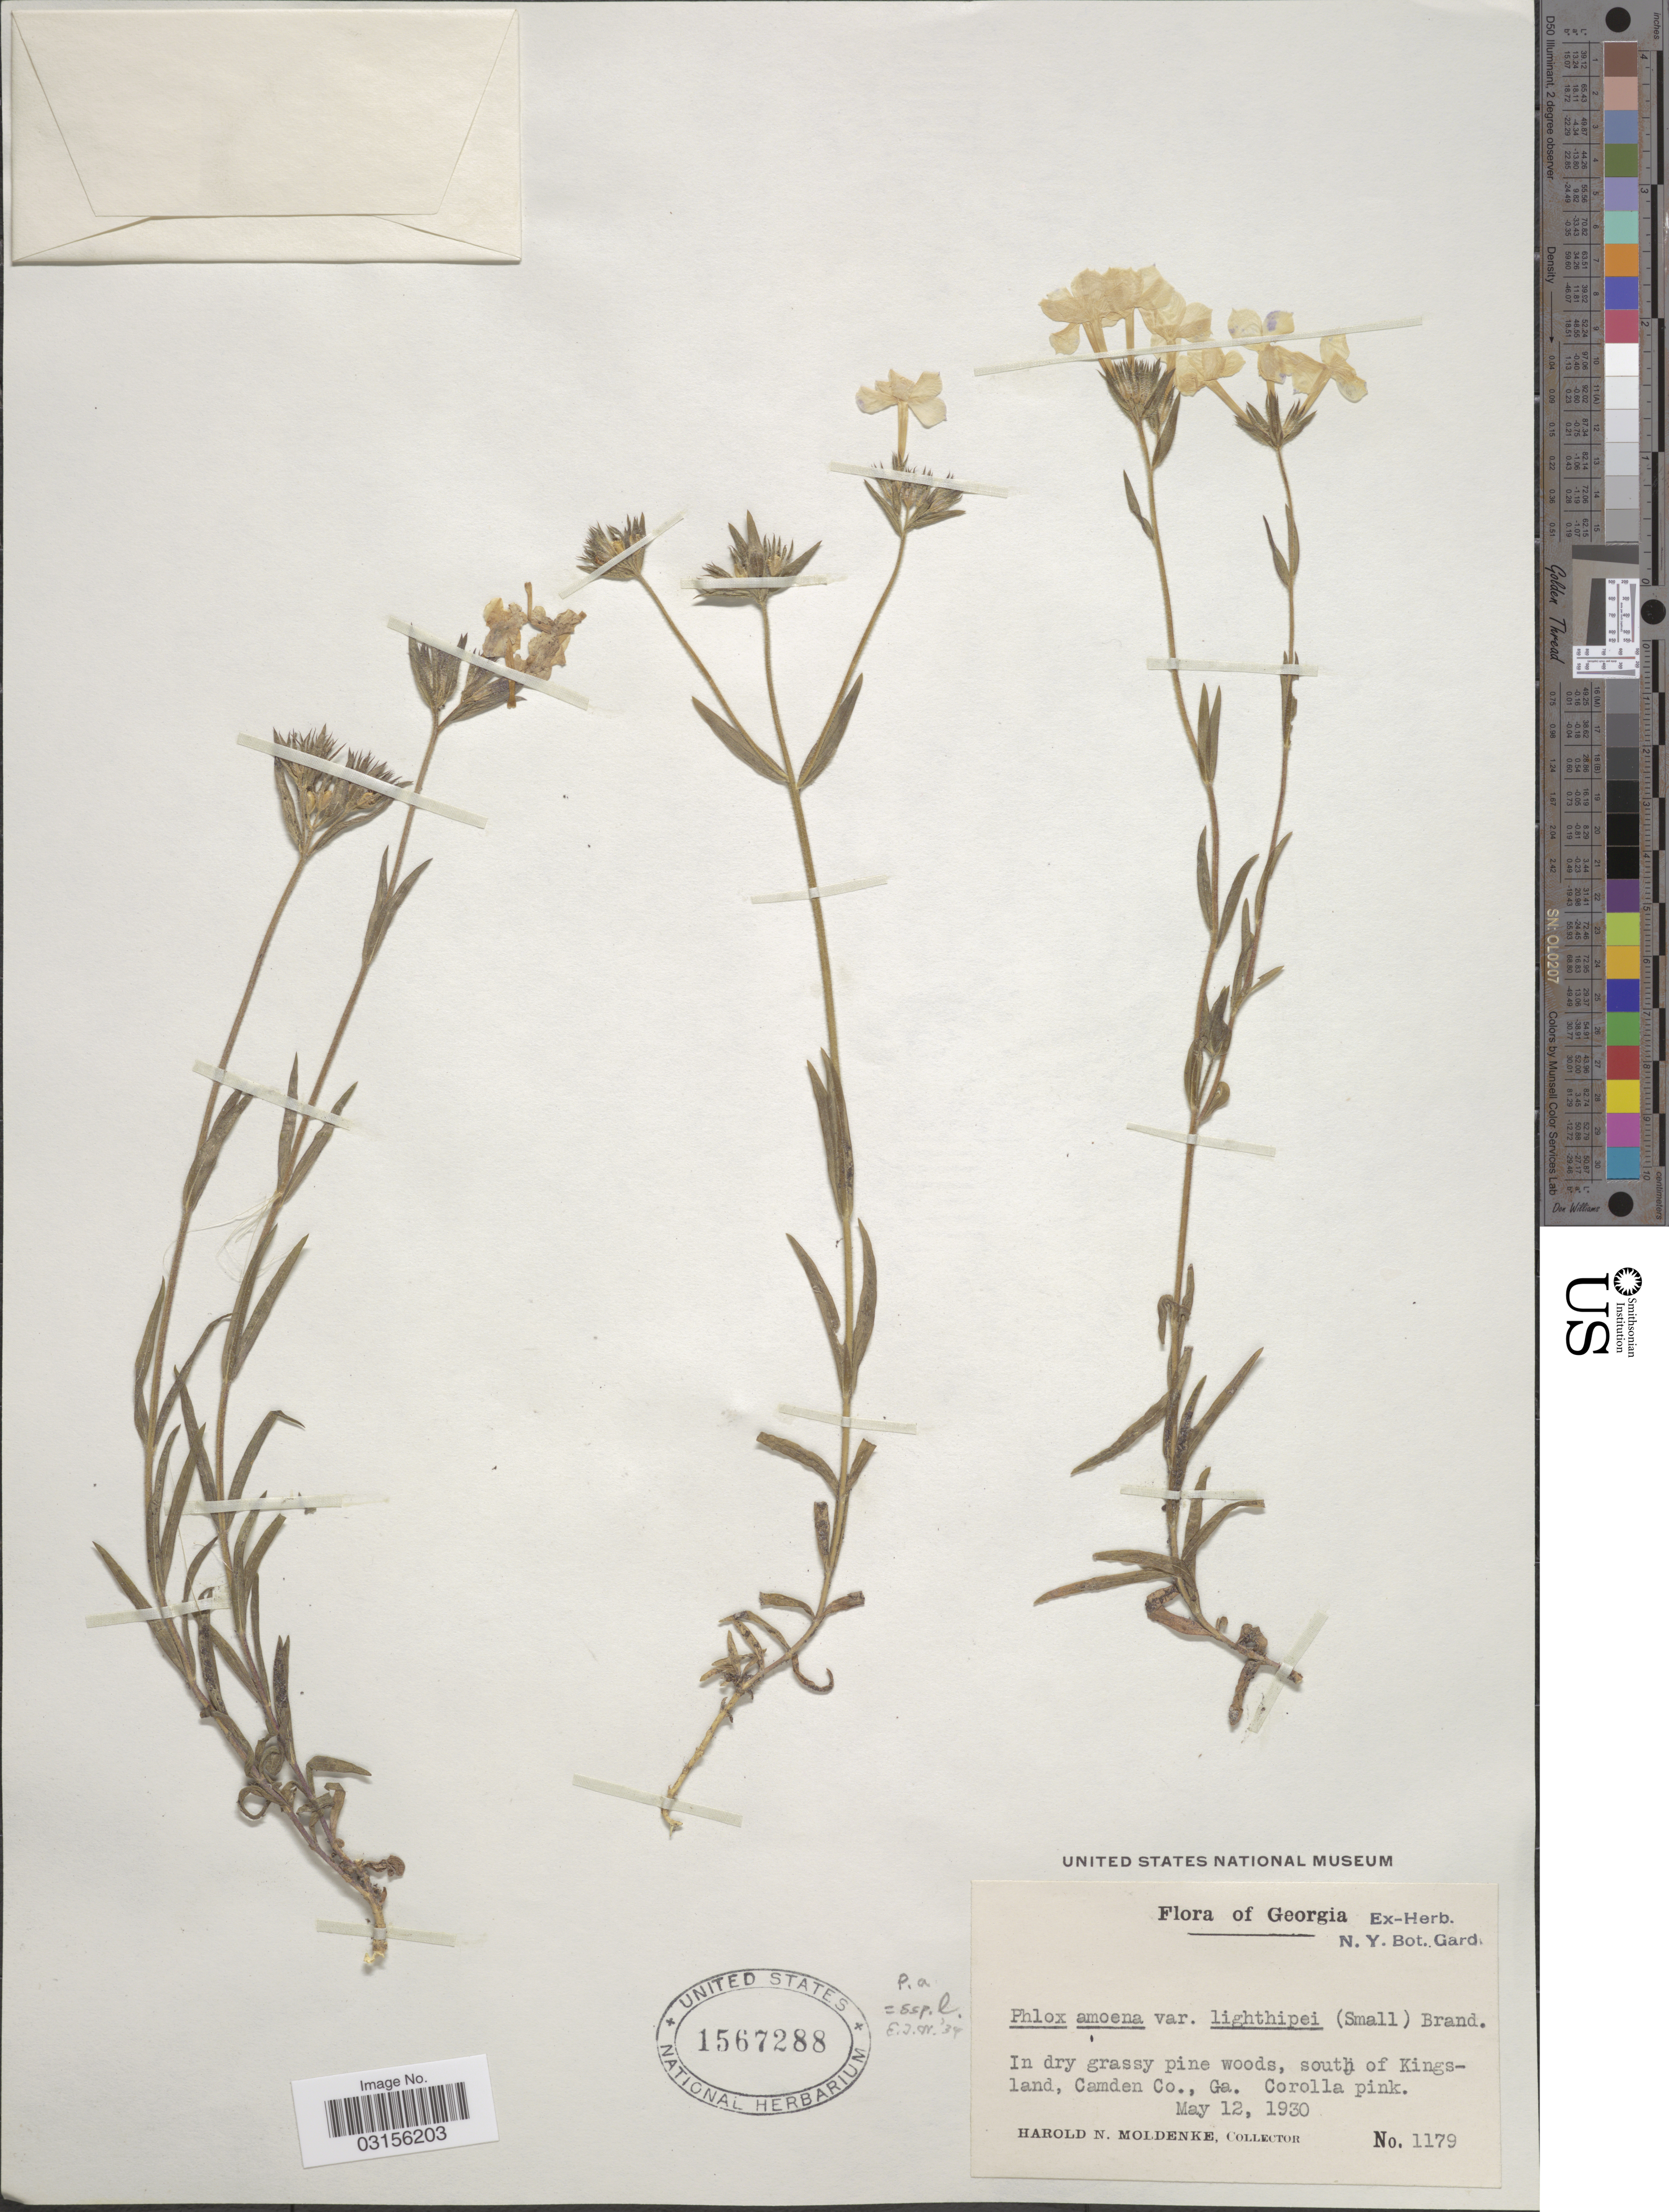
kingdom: Plantae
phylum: Tracheophyta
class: Magnoliopsida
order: Ericales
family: Polemoniaceae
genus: Phlox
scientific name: Phlox amoena subsp. lighthipei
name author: (Small) Wherry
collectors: H. N. Moldenke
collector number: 1179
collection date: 1930-05-12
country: United States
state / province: Georgia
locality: South of Kingsland, Camden Co.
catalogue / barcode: US 1567288